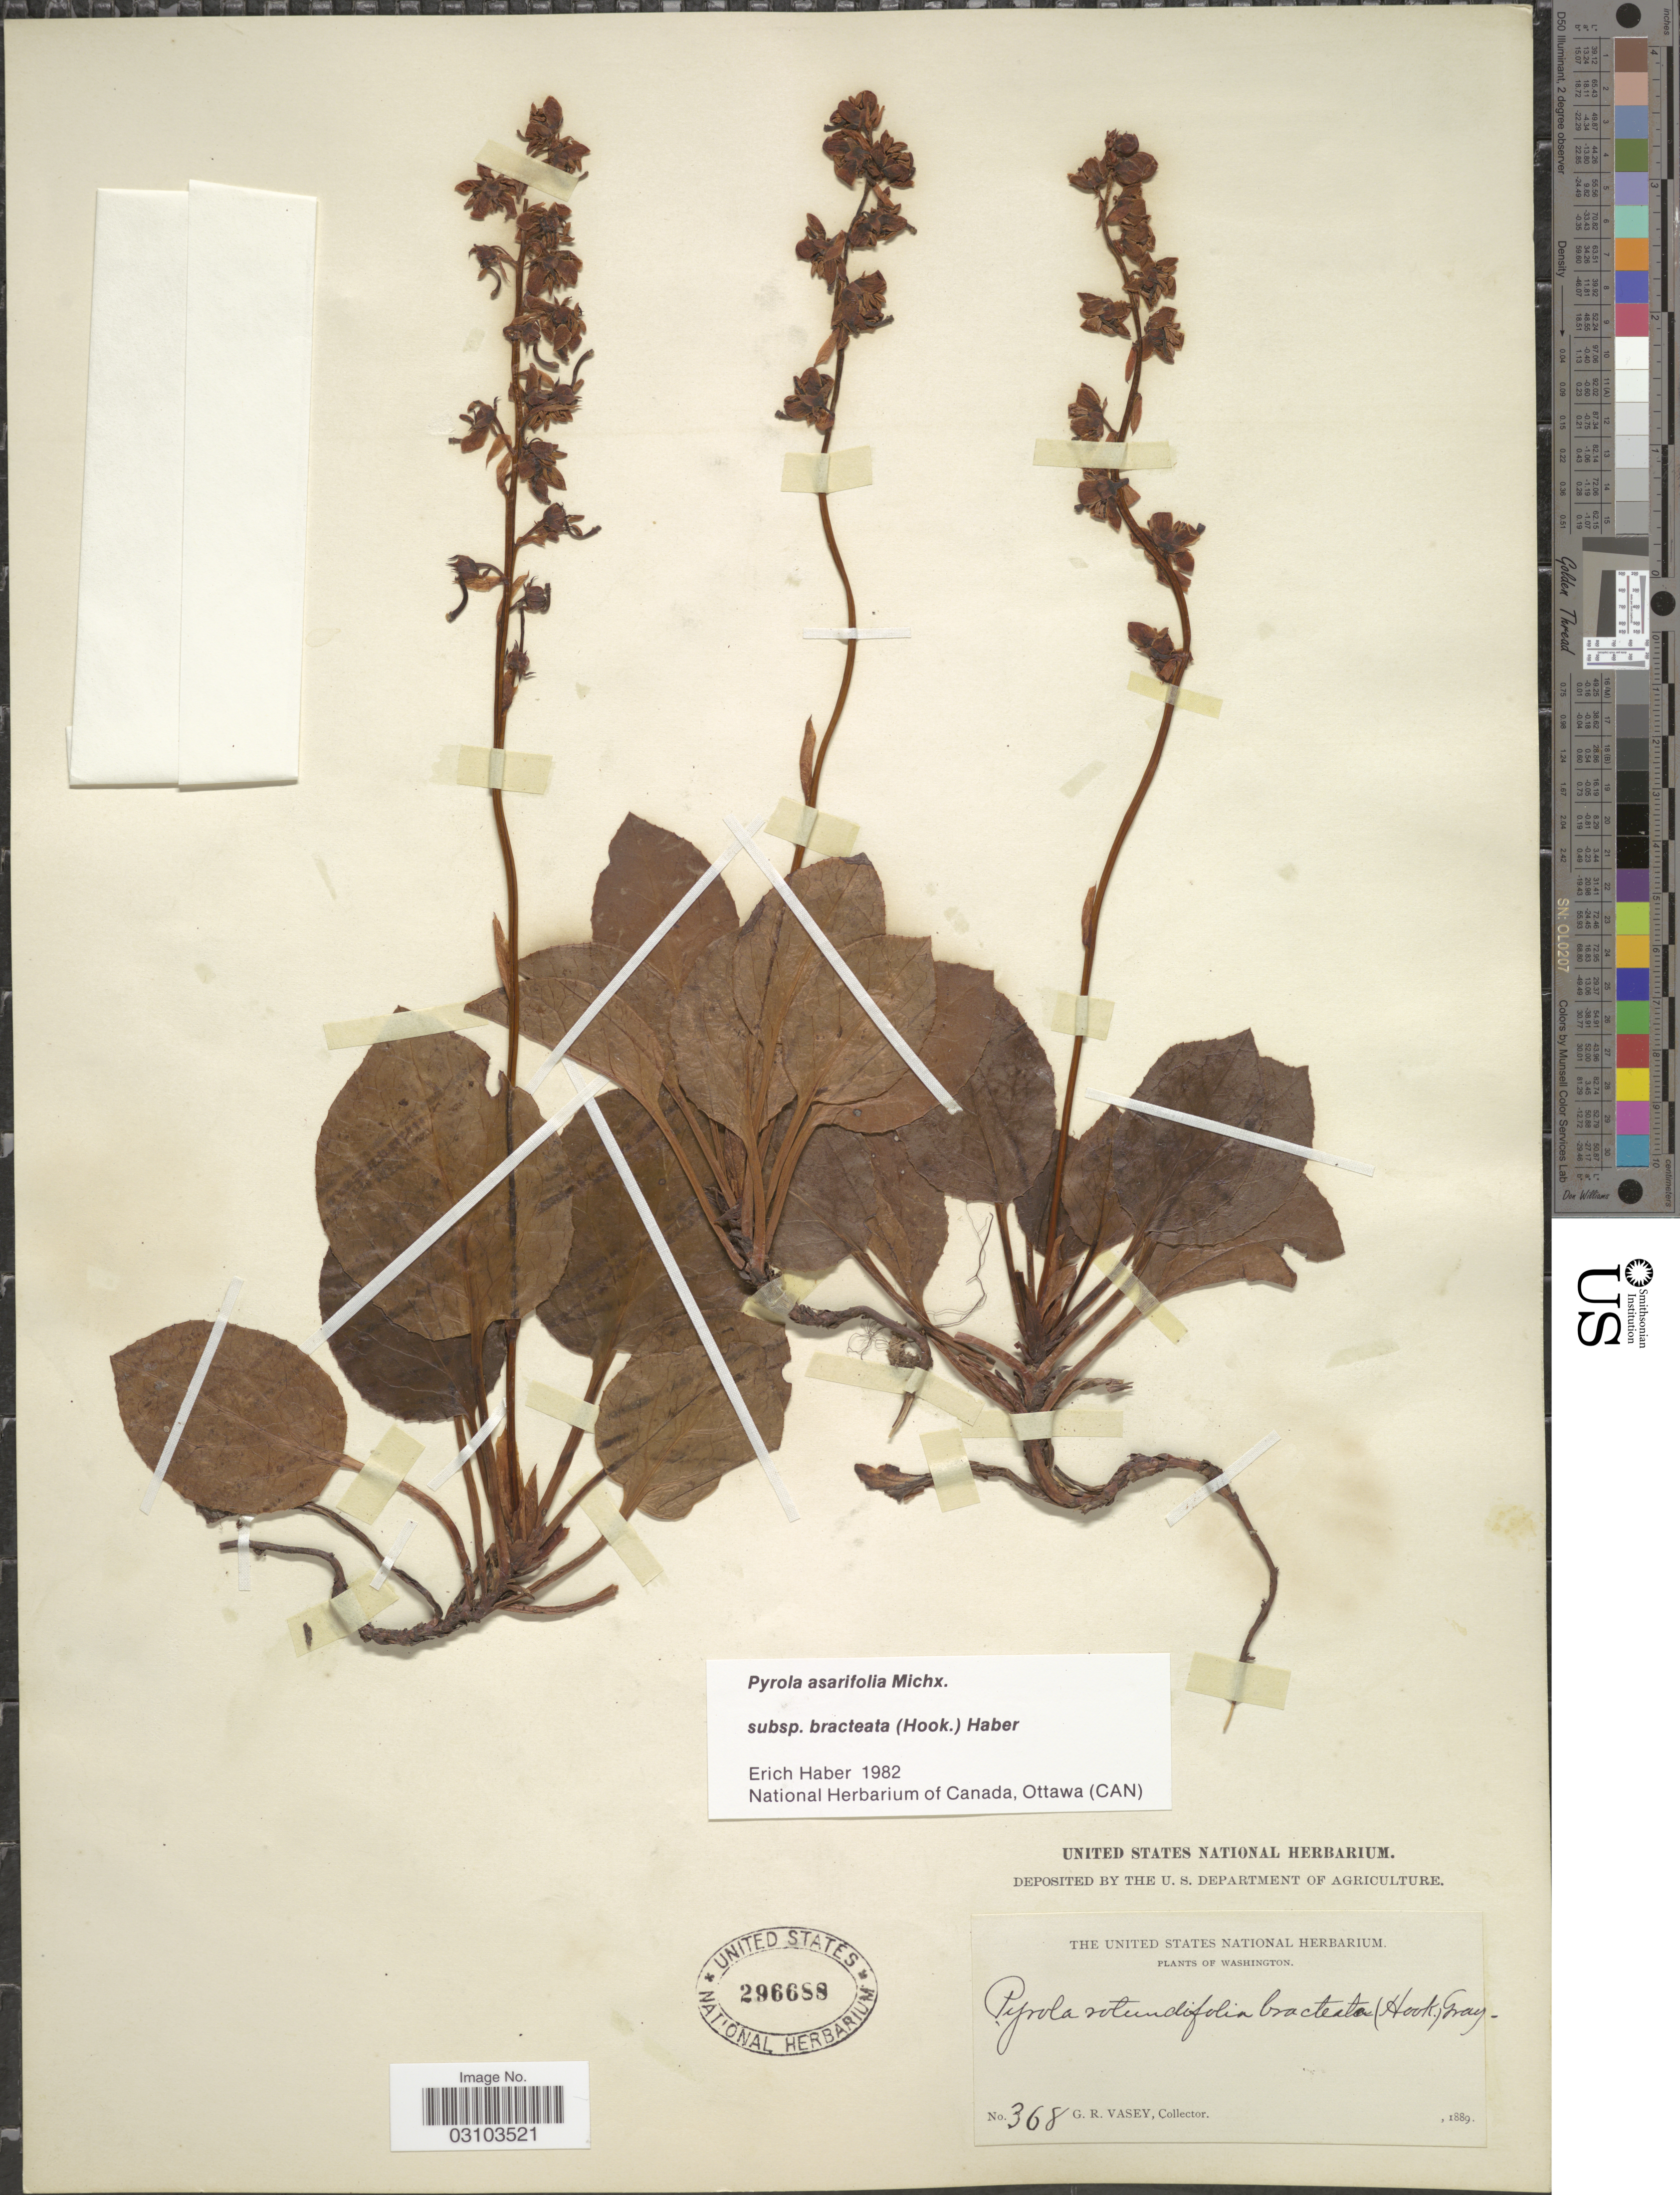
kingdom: Plantae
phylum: Tracheophyta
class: Magnoliopsida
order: Ericales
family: Ericaceae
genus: Pyrola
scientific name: Pyrola asarifolia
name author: Michx.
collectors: G. R. Vasey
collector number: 368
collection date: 1889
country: United States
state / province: Washington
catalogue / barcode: US 296688